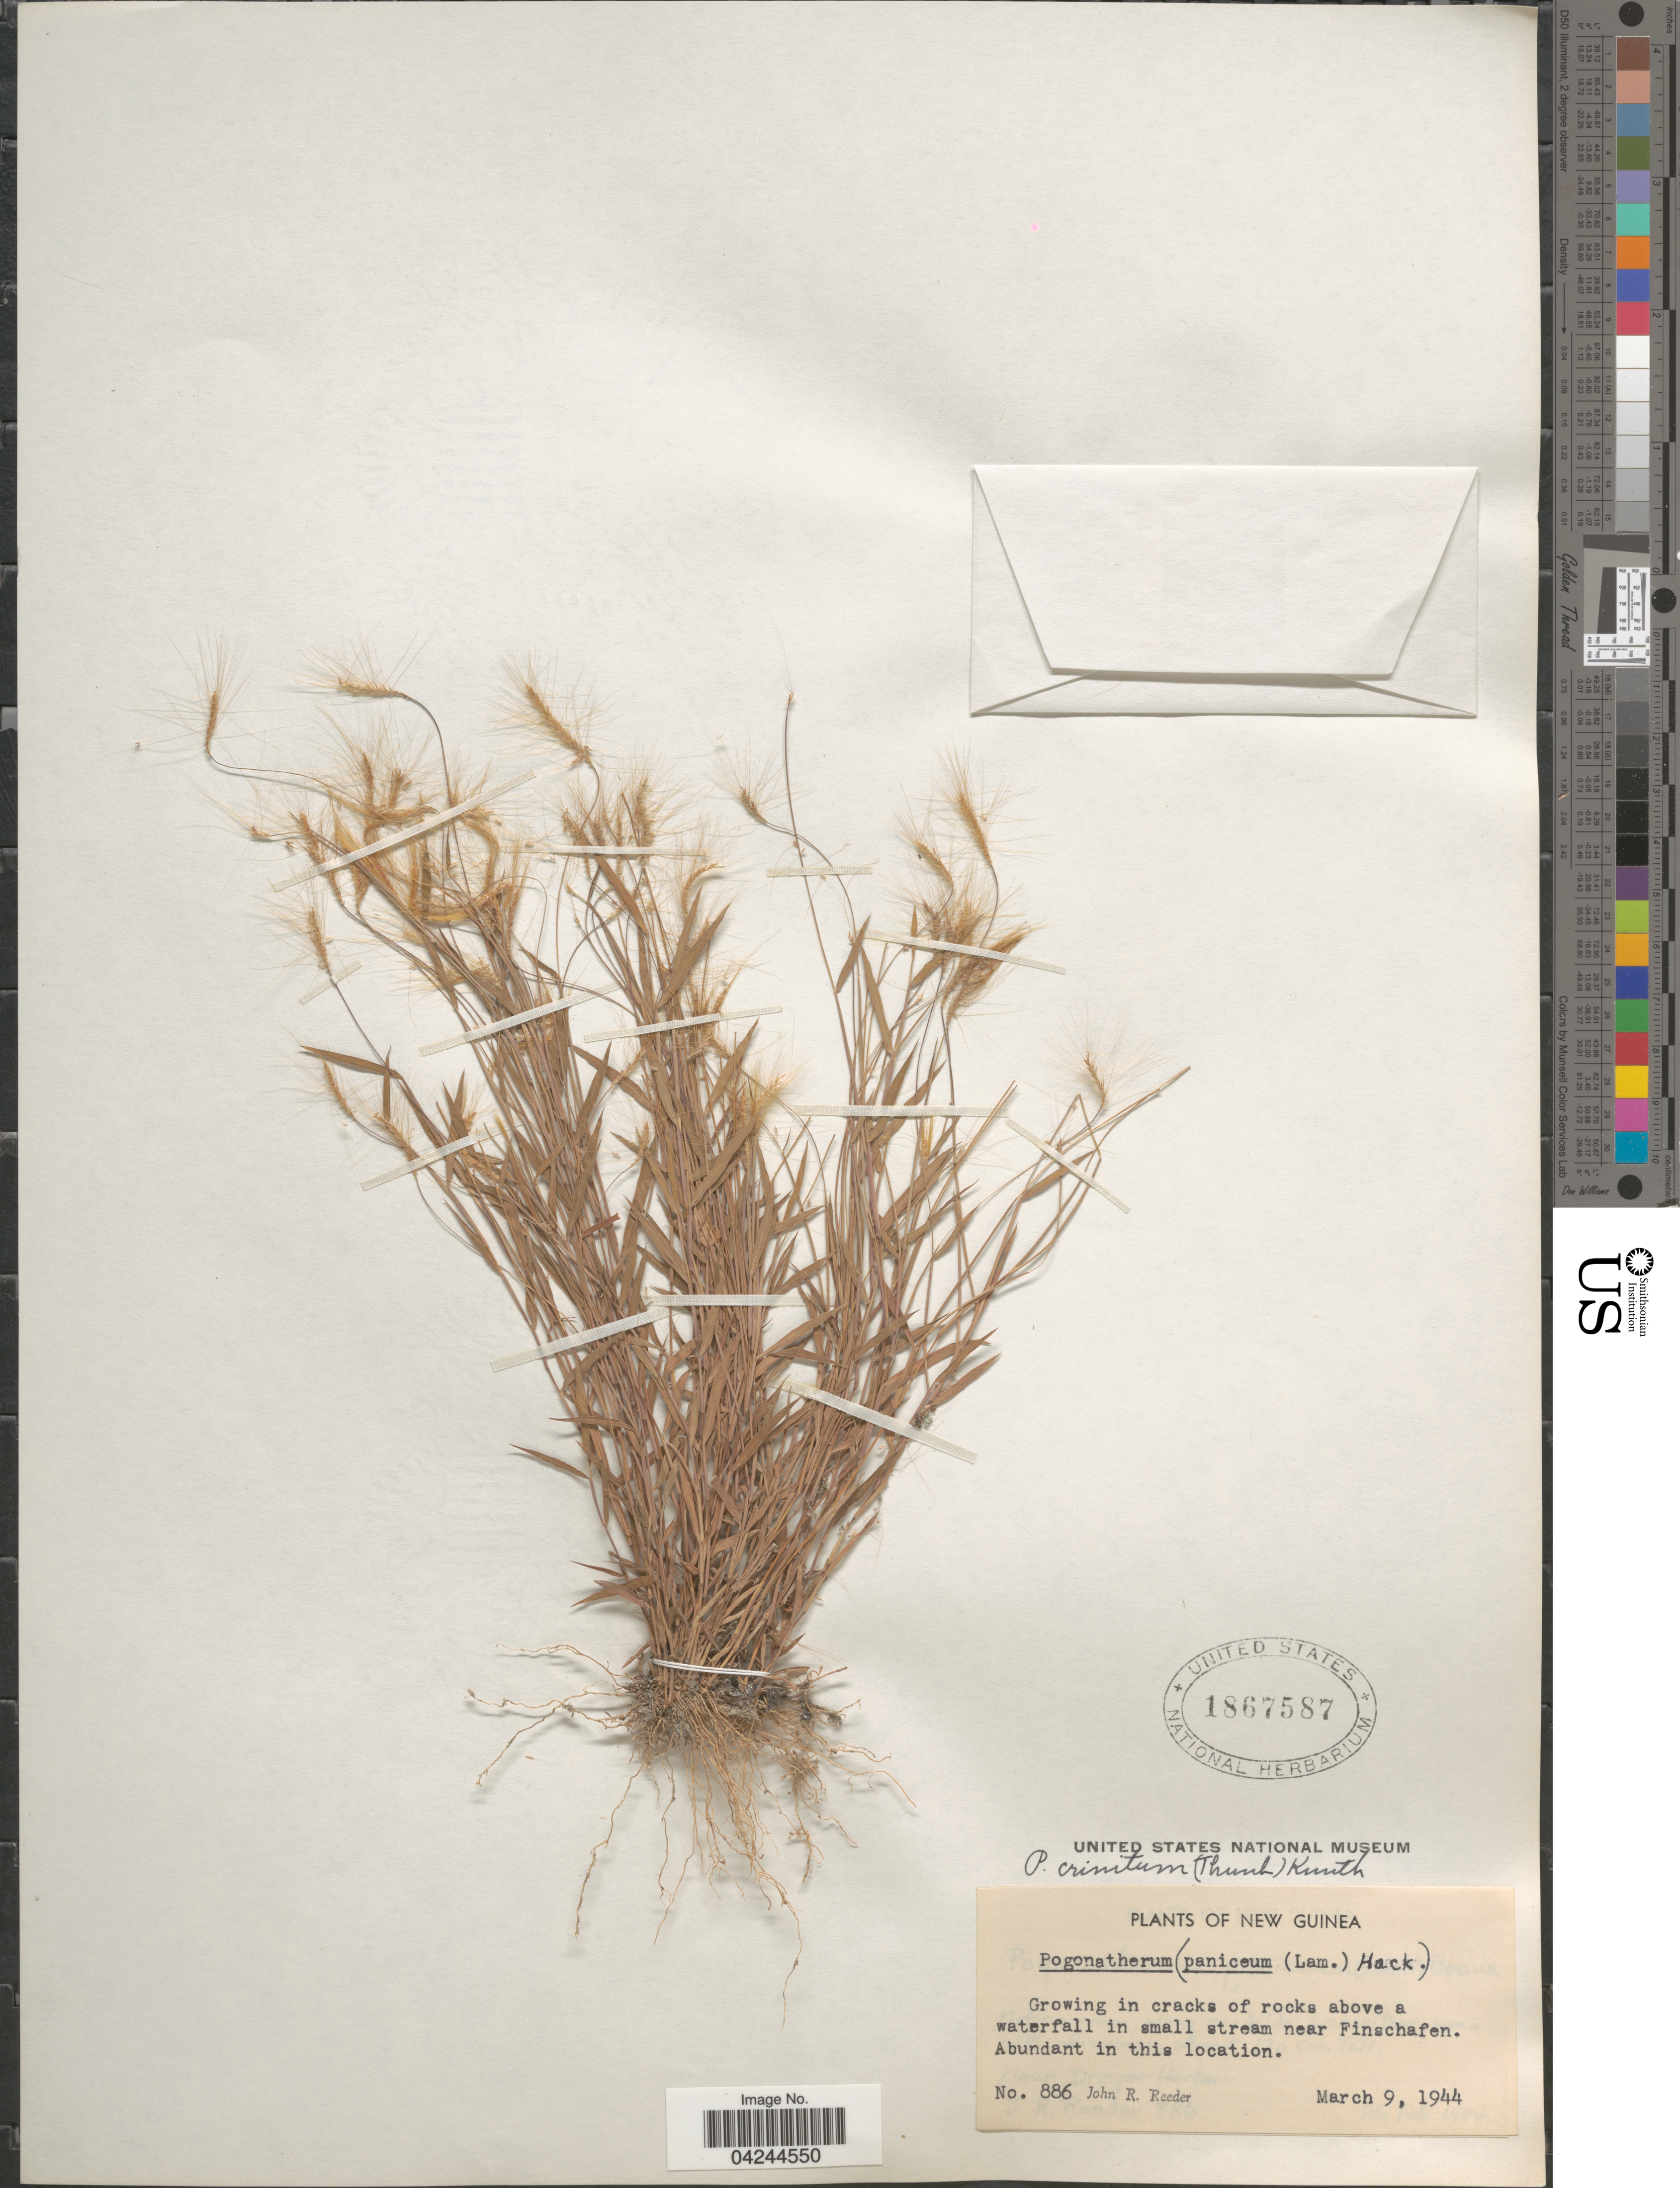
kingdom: Plantae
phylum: Tracheophyta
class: Liliopsida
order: Poales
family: Poaceae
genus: Pogonatherum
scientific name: Pogonatherum crinitum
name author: (Thunb.) Kunth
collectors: J. R. Reeder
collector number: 886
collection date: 1944-03-09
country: Papua New Guinea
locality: New Guinea. Growing in cracks of rocks above a waterfall in small stream near Finschafen.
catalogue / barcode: US 1867587